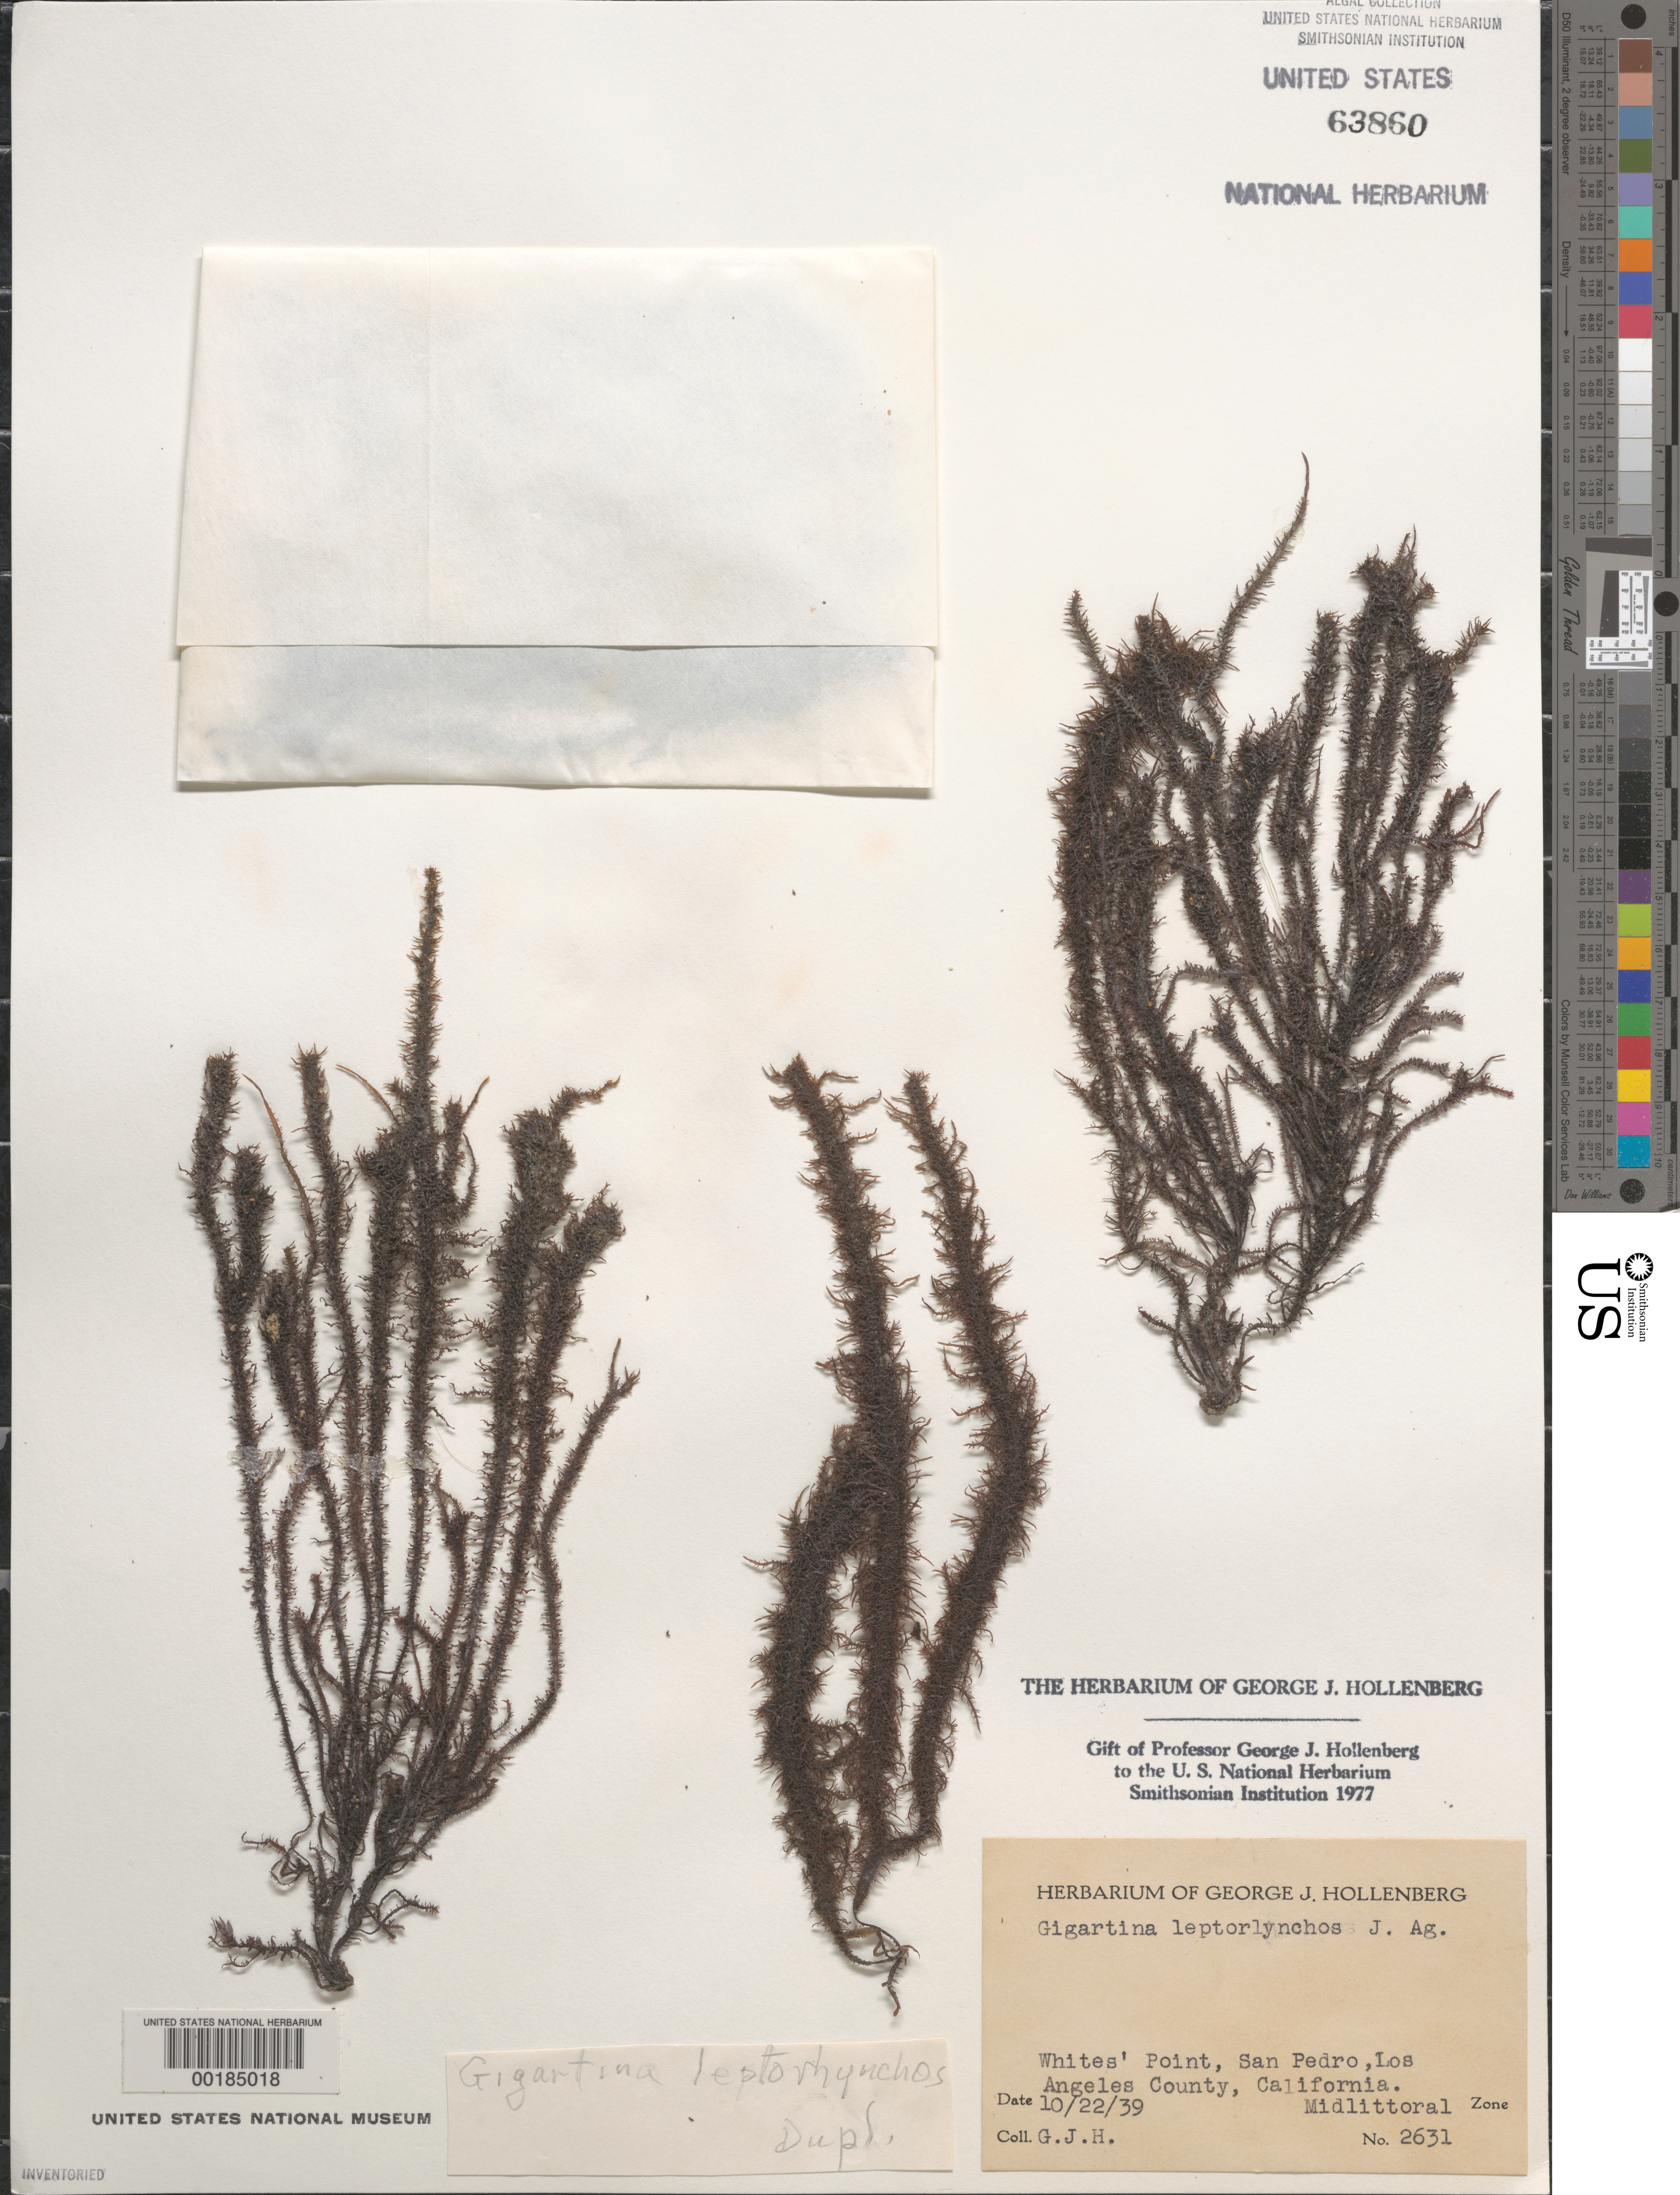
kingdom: Plantae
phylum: Rhodophyta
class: Florideophyceae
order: Gigartinales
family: Gigartinaceae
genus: Mazzaella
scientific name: Mazzaella leptorhynchos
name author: (J. Agardh) Leister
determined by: Algae name updating Project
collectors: G. Hollenberg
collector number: GJH 2631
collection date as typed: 22 Oct 1939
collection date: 1939-10-22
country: United States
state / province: California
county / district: Los Angeles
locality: White's Point, San Pedro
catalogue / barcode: US 63860